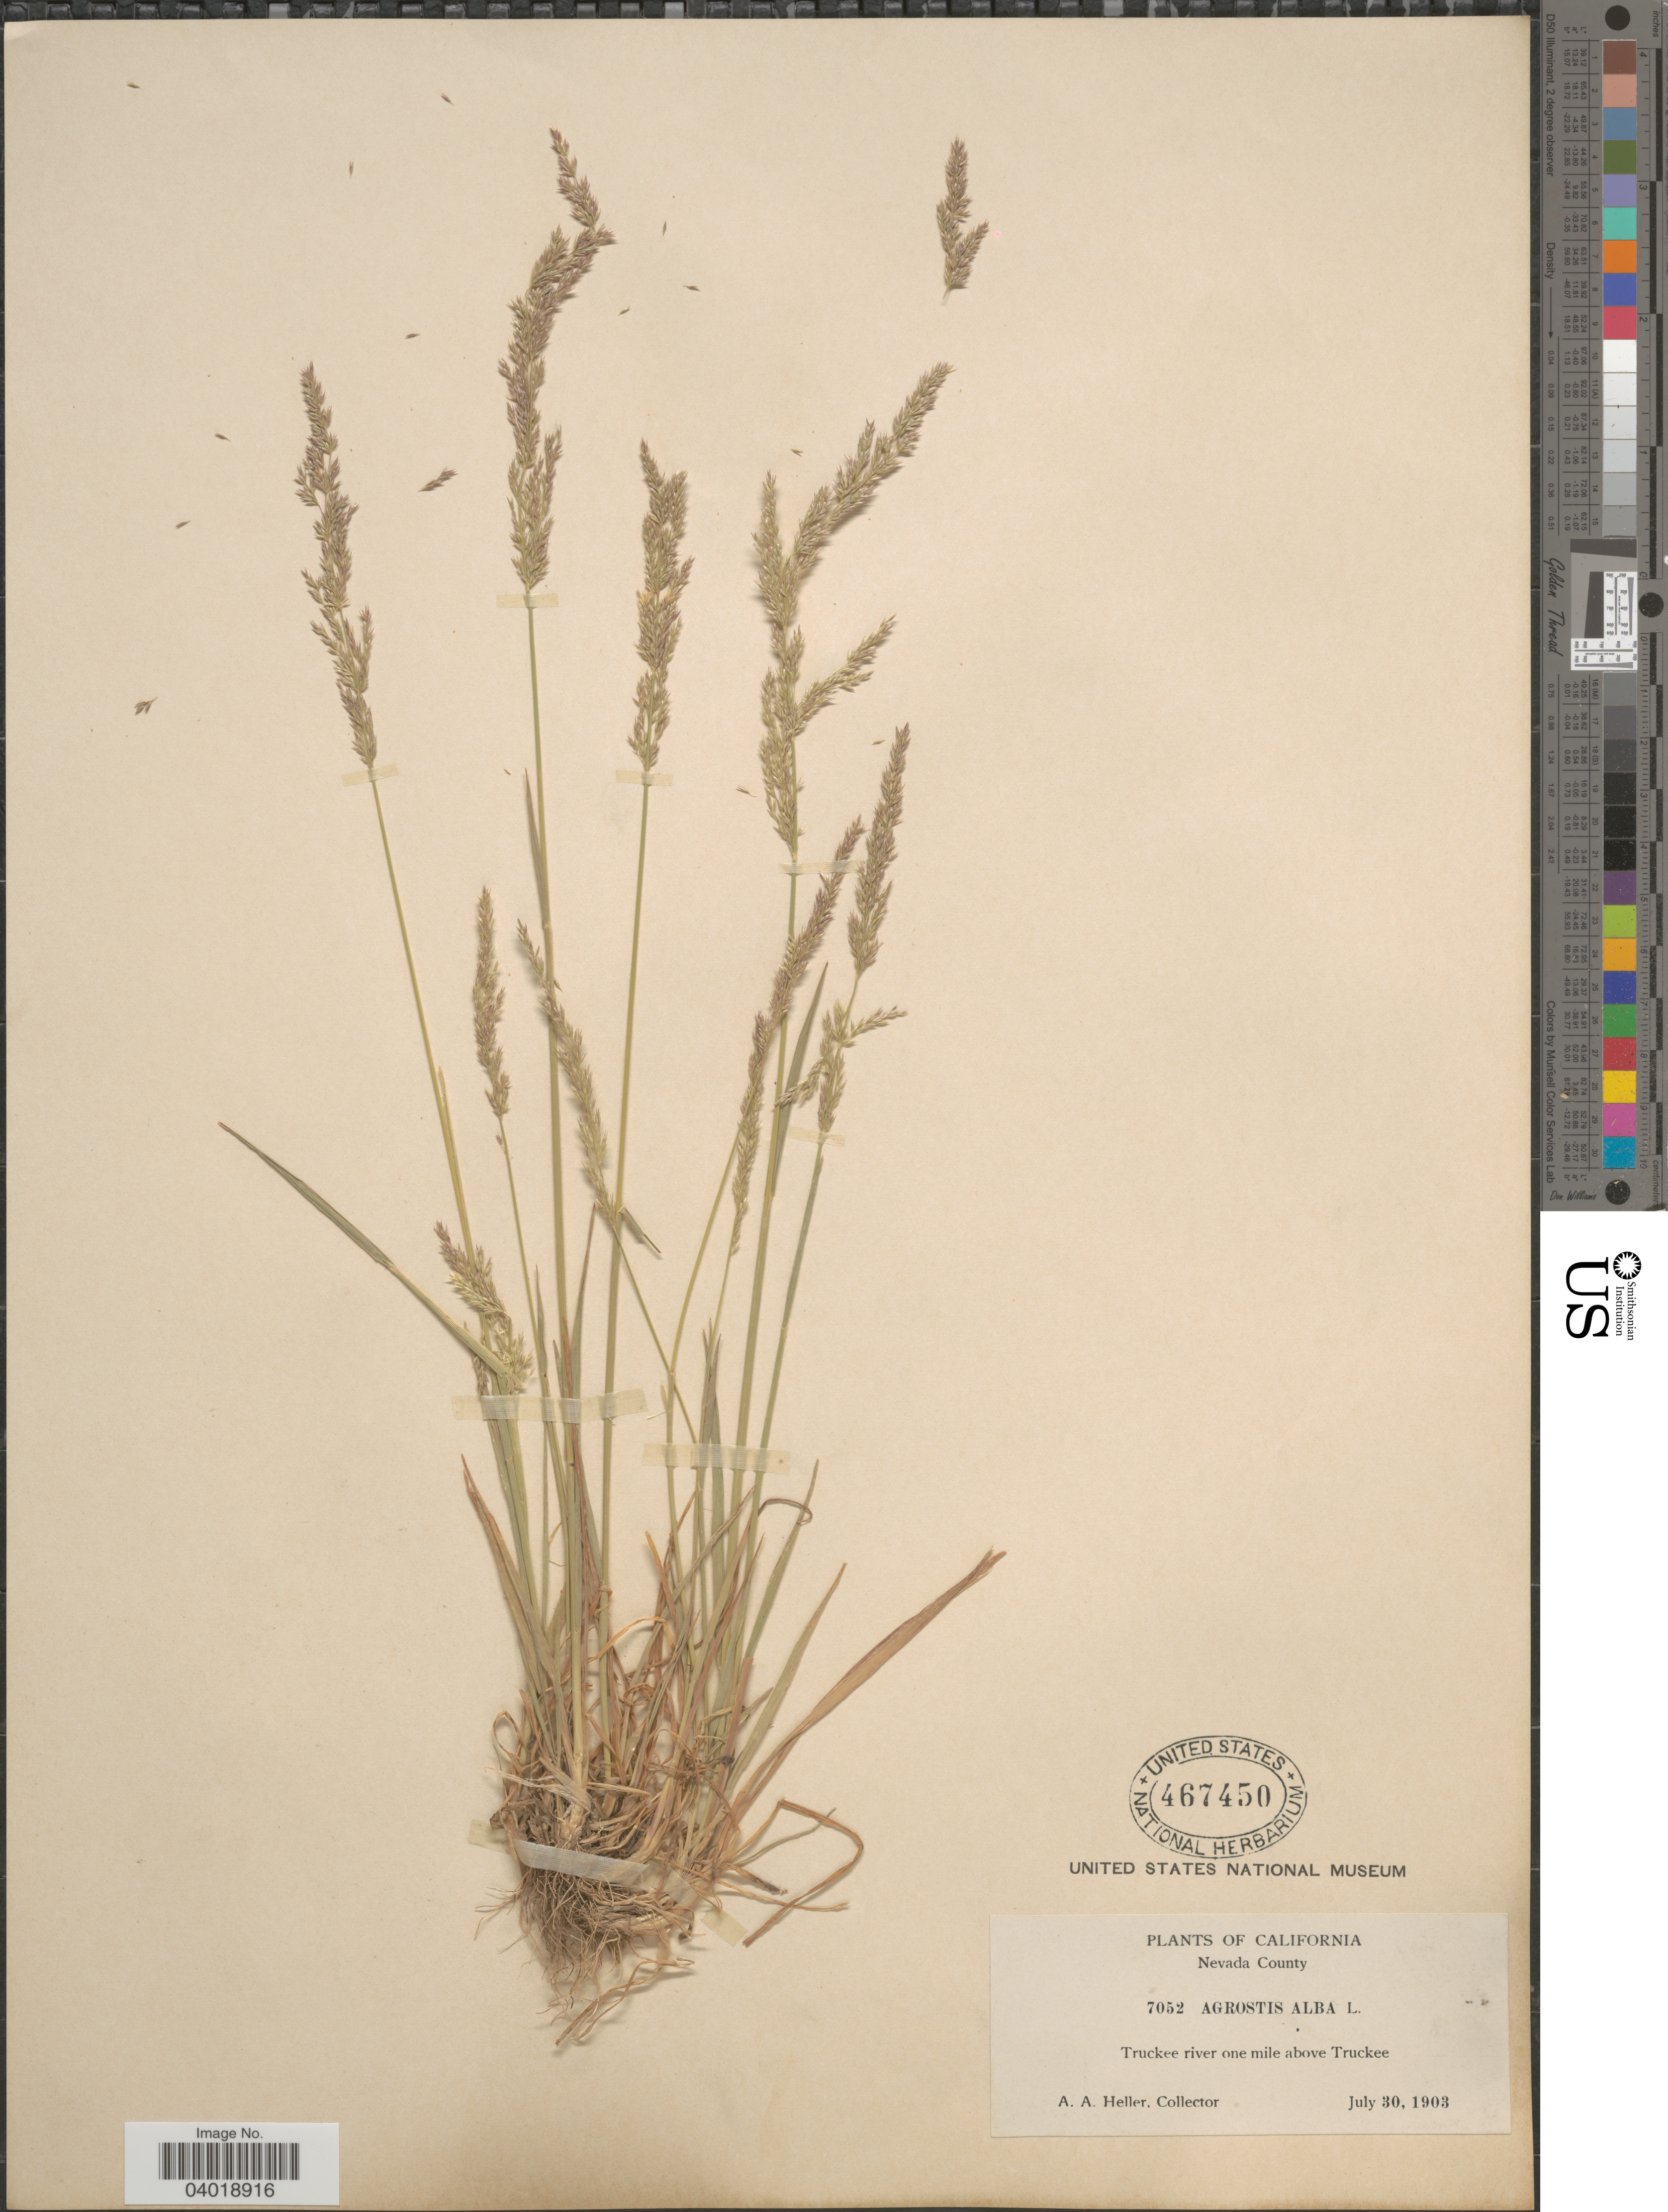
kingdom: Plantae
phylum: Tracheophyta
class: Liliopsida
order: Poales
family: Poaceae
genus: Agrostis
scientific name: Agrostis exarata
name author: Trin.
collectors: A. A. Heller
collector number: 7052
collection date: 1903-07-30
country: United States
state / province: California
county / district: Nevada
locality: Nevada County. Truckee river one mile above Truckee.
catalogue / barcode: US 467450